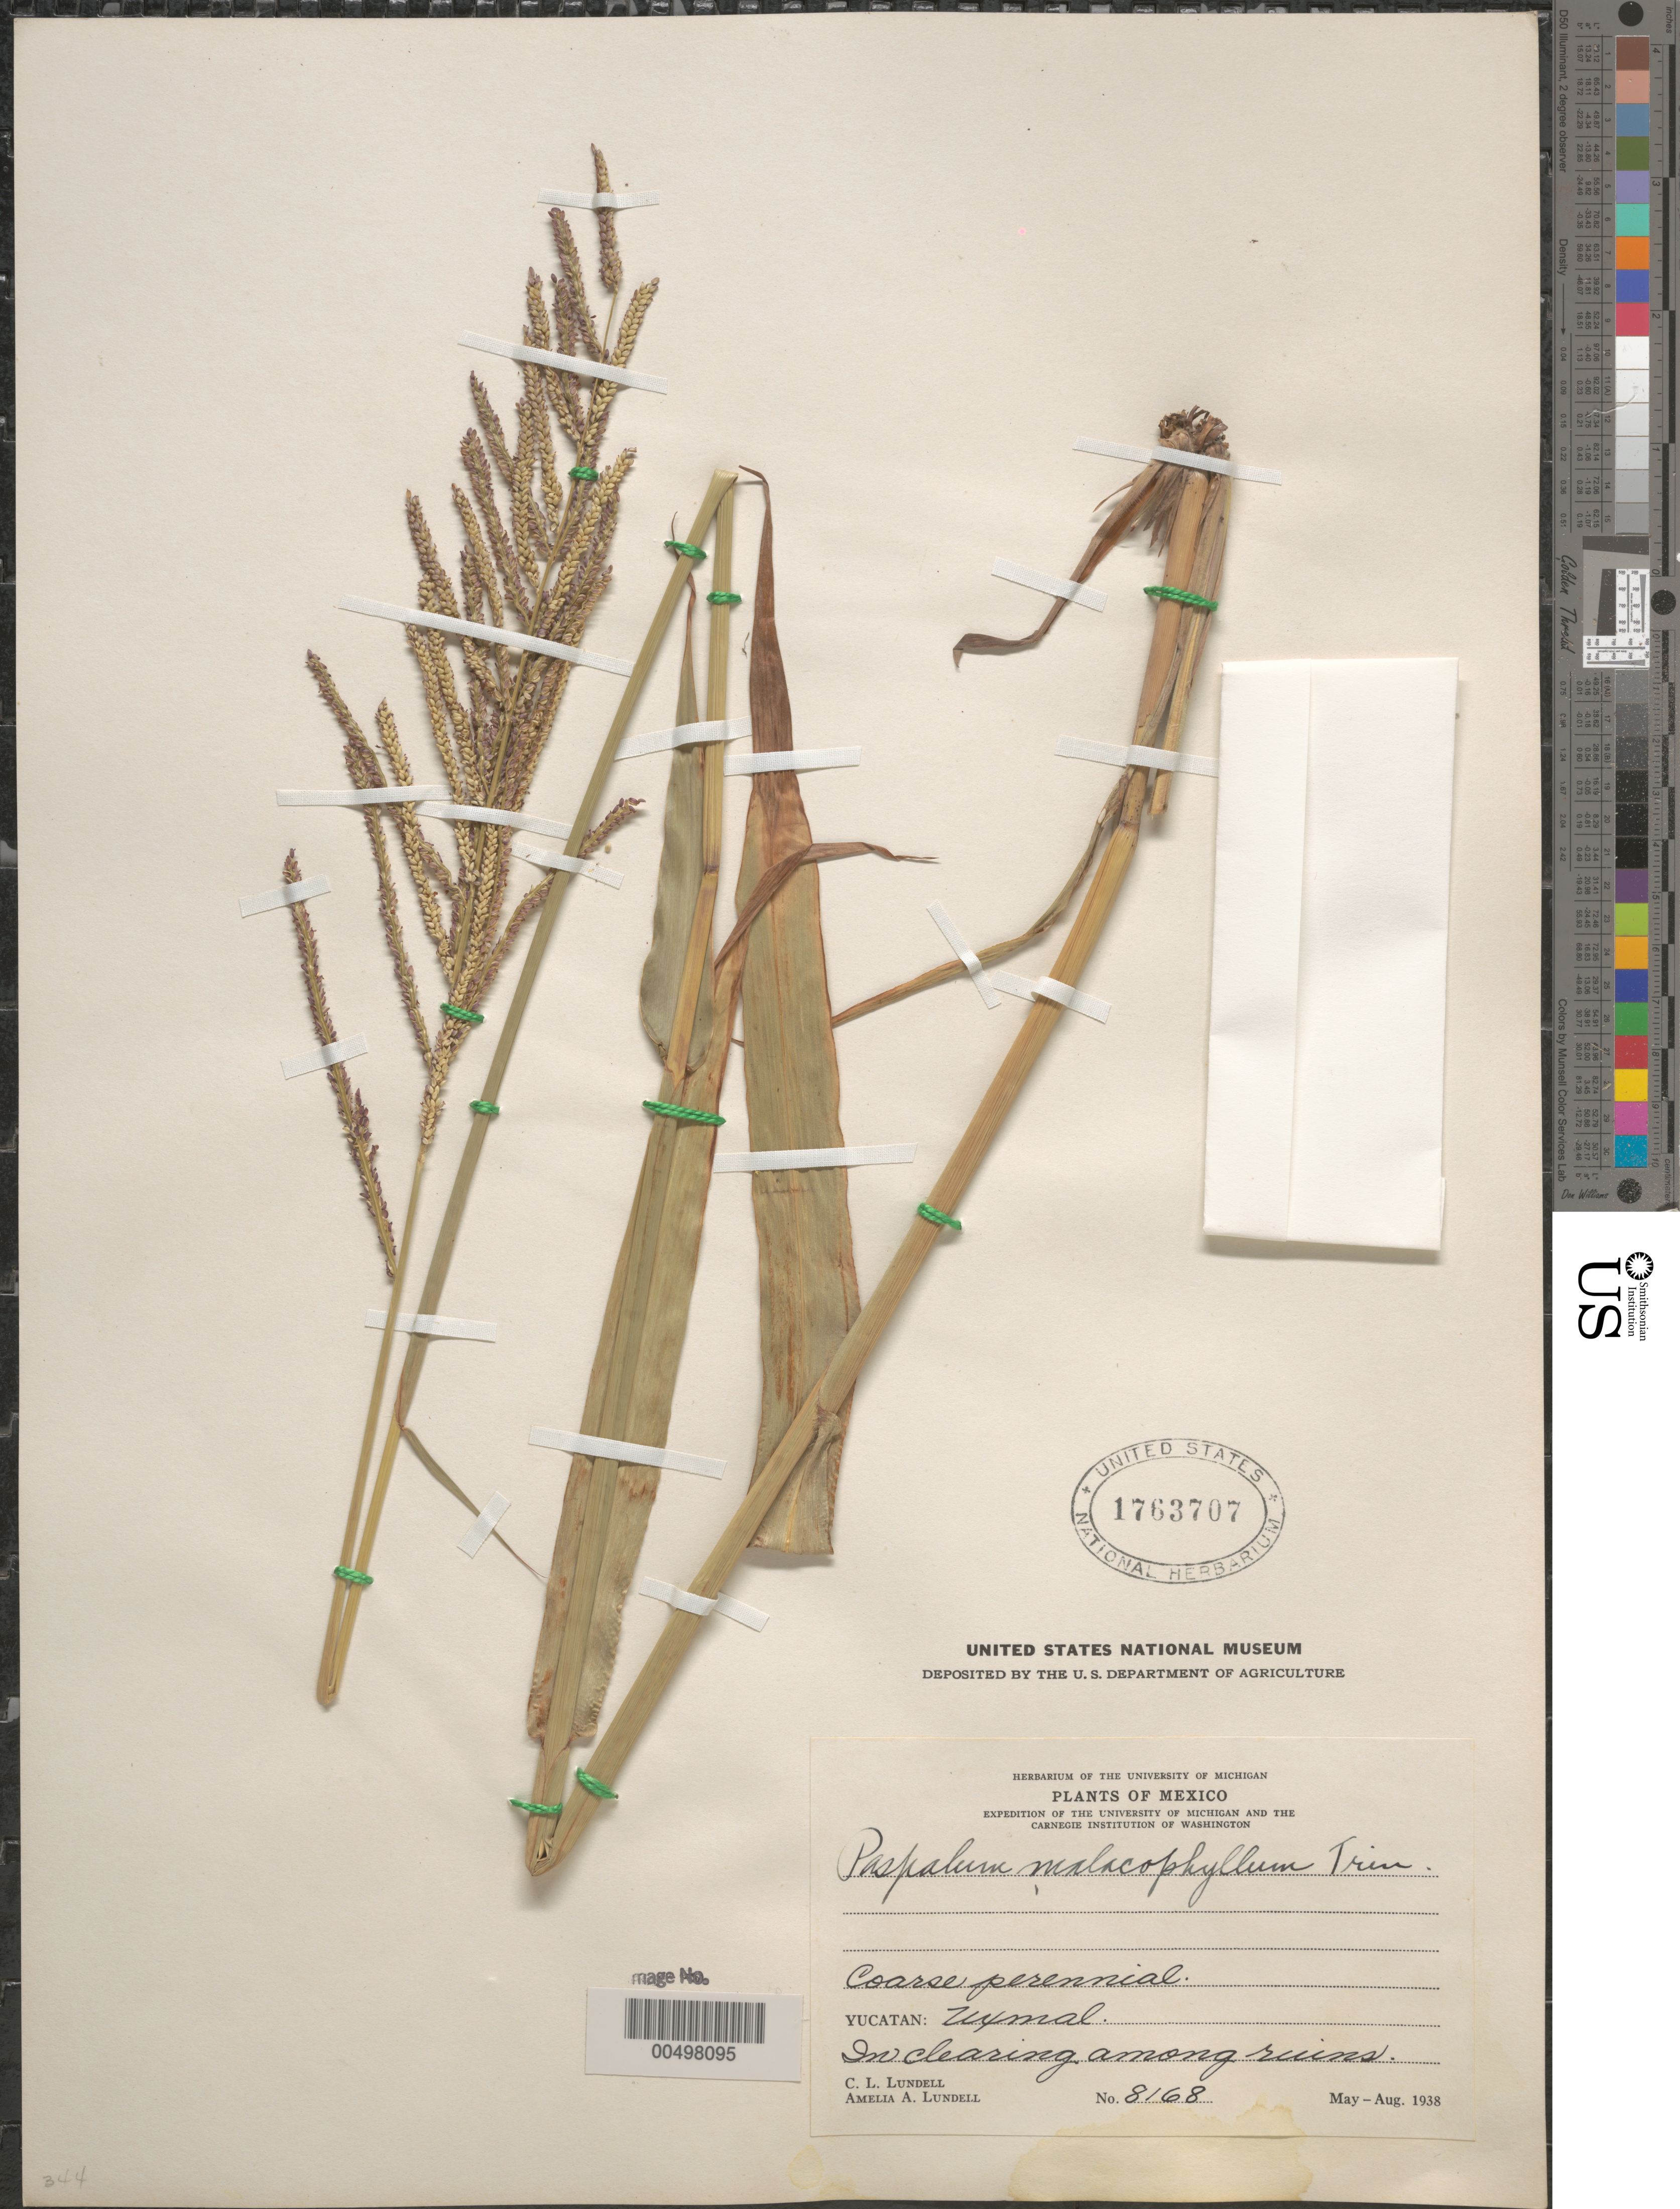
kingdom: Plantae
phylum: Tracheophyta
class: Liliopsida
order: Poales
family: Poaceae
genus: Paspalum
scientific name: Paspalum malacophyllum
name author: Trin.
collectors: C. L. Lundell & A. A. Lundell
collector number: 8168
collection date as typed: May 1938 to Aug 1938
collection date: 1938-05/1938-08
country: Mexico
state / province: Yucatan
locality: Uxmal, among ruins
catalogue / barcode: US 1763707